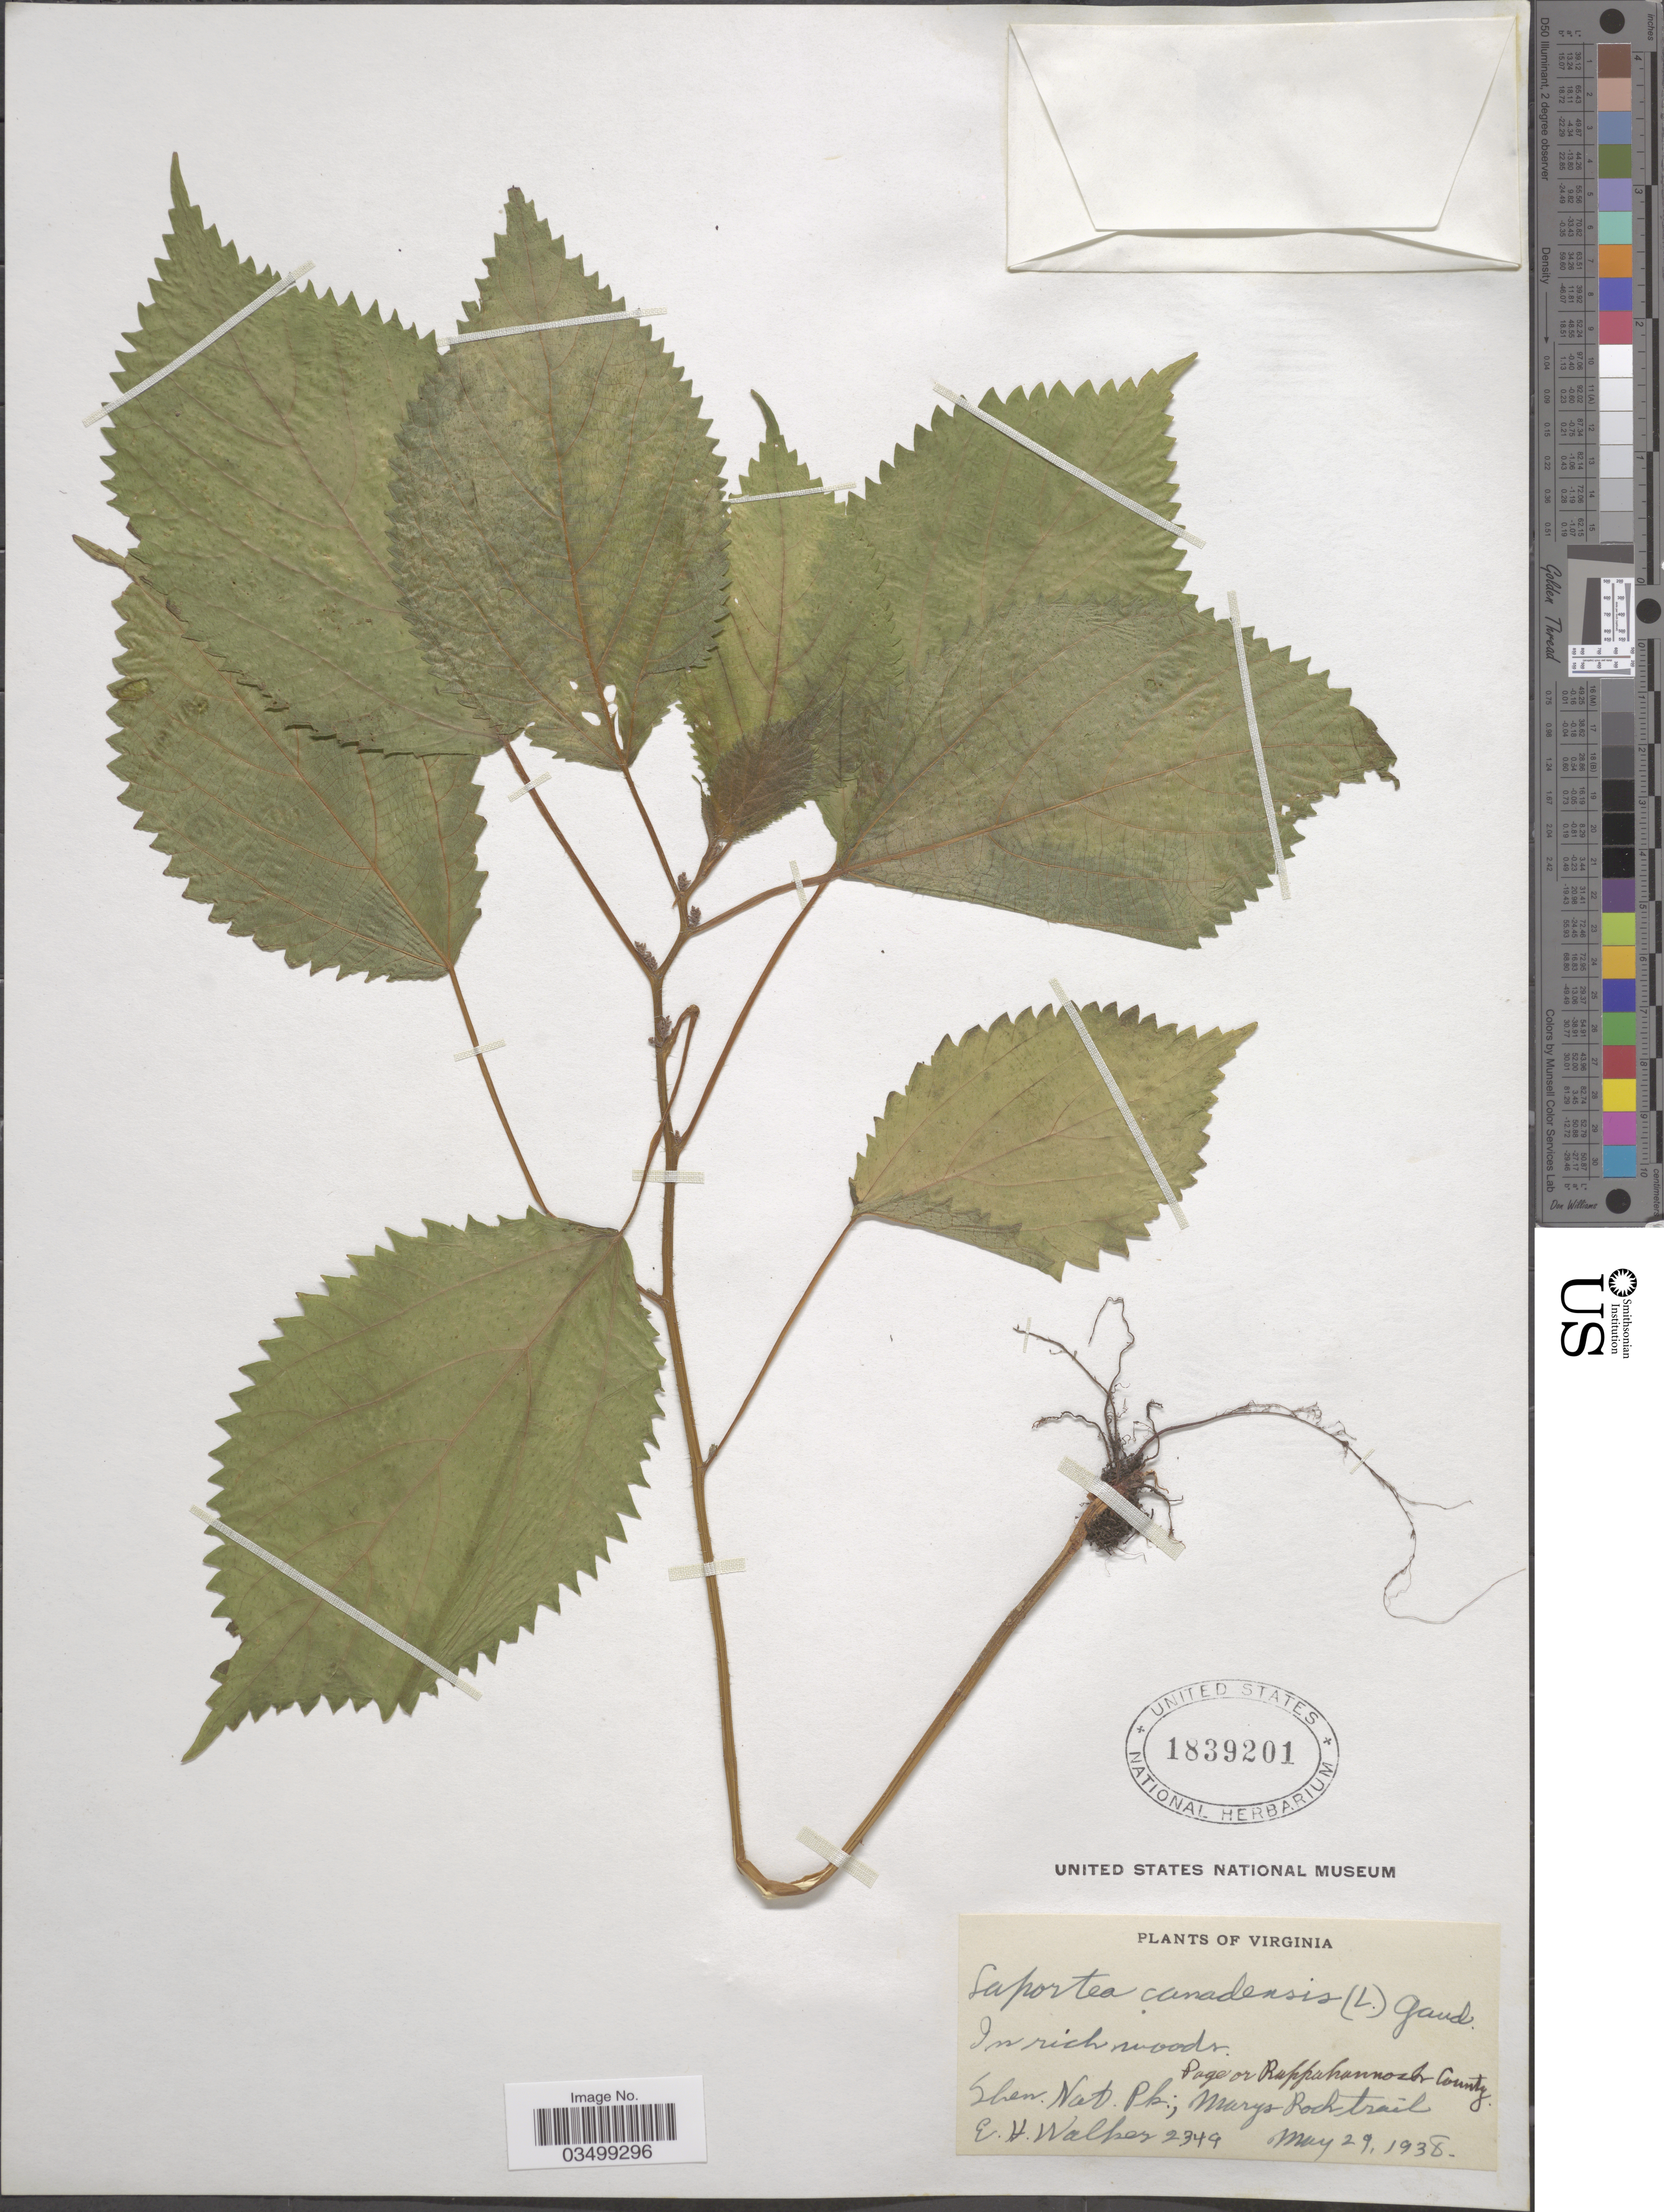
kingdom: Plantae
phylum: Tracheophyta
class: Magnoliopsida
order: Rosales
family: Urticaceae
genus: Laportea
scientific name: Laportea canadensis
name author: (L.) Wedd.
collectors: E. H. Walker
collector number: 2349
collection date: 1938-05-29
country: United States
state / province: Virginia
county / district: Page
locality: Page or Rappahannock County. Shen. Nat. Pk., Marys Rock trail.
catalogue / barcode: US 1839201